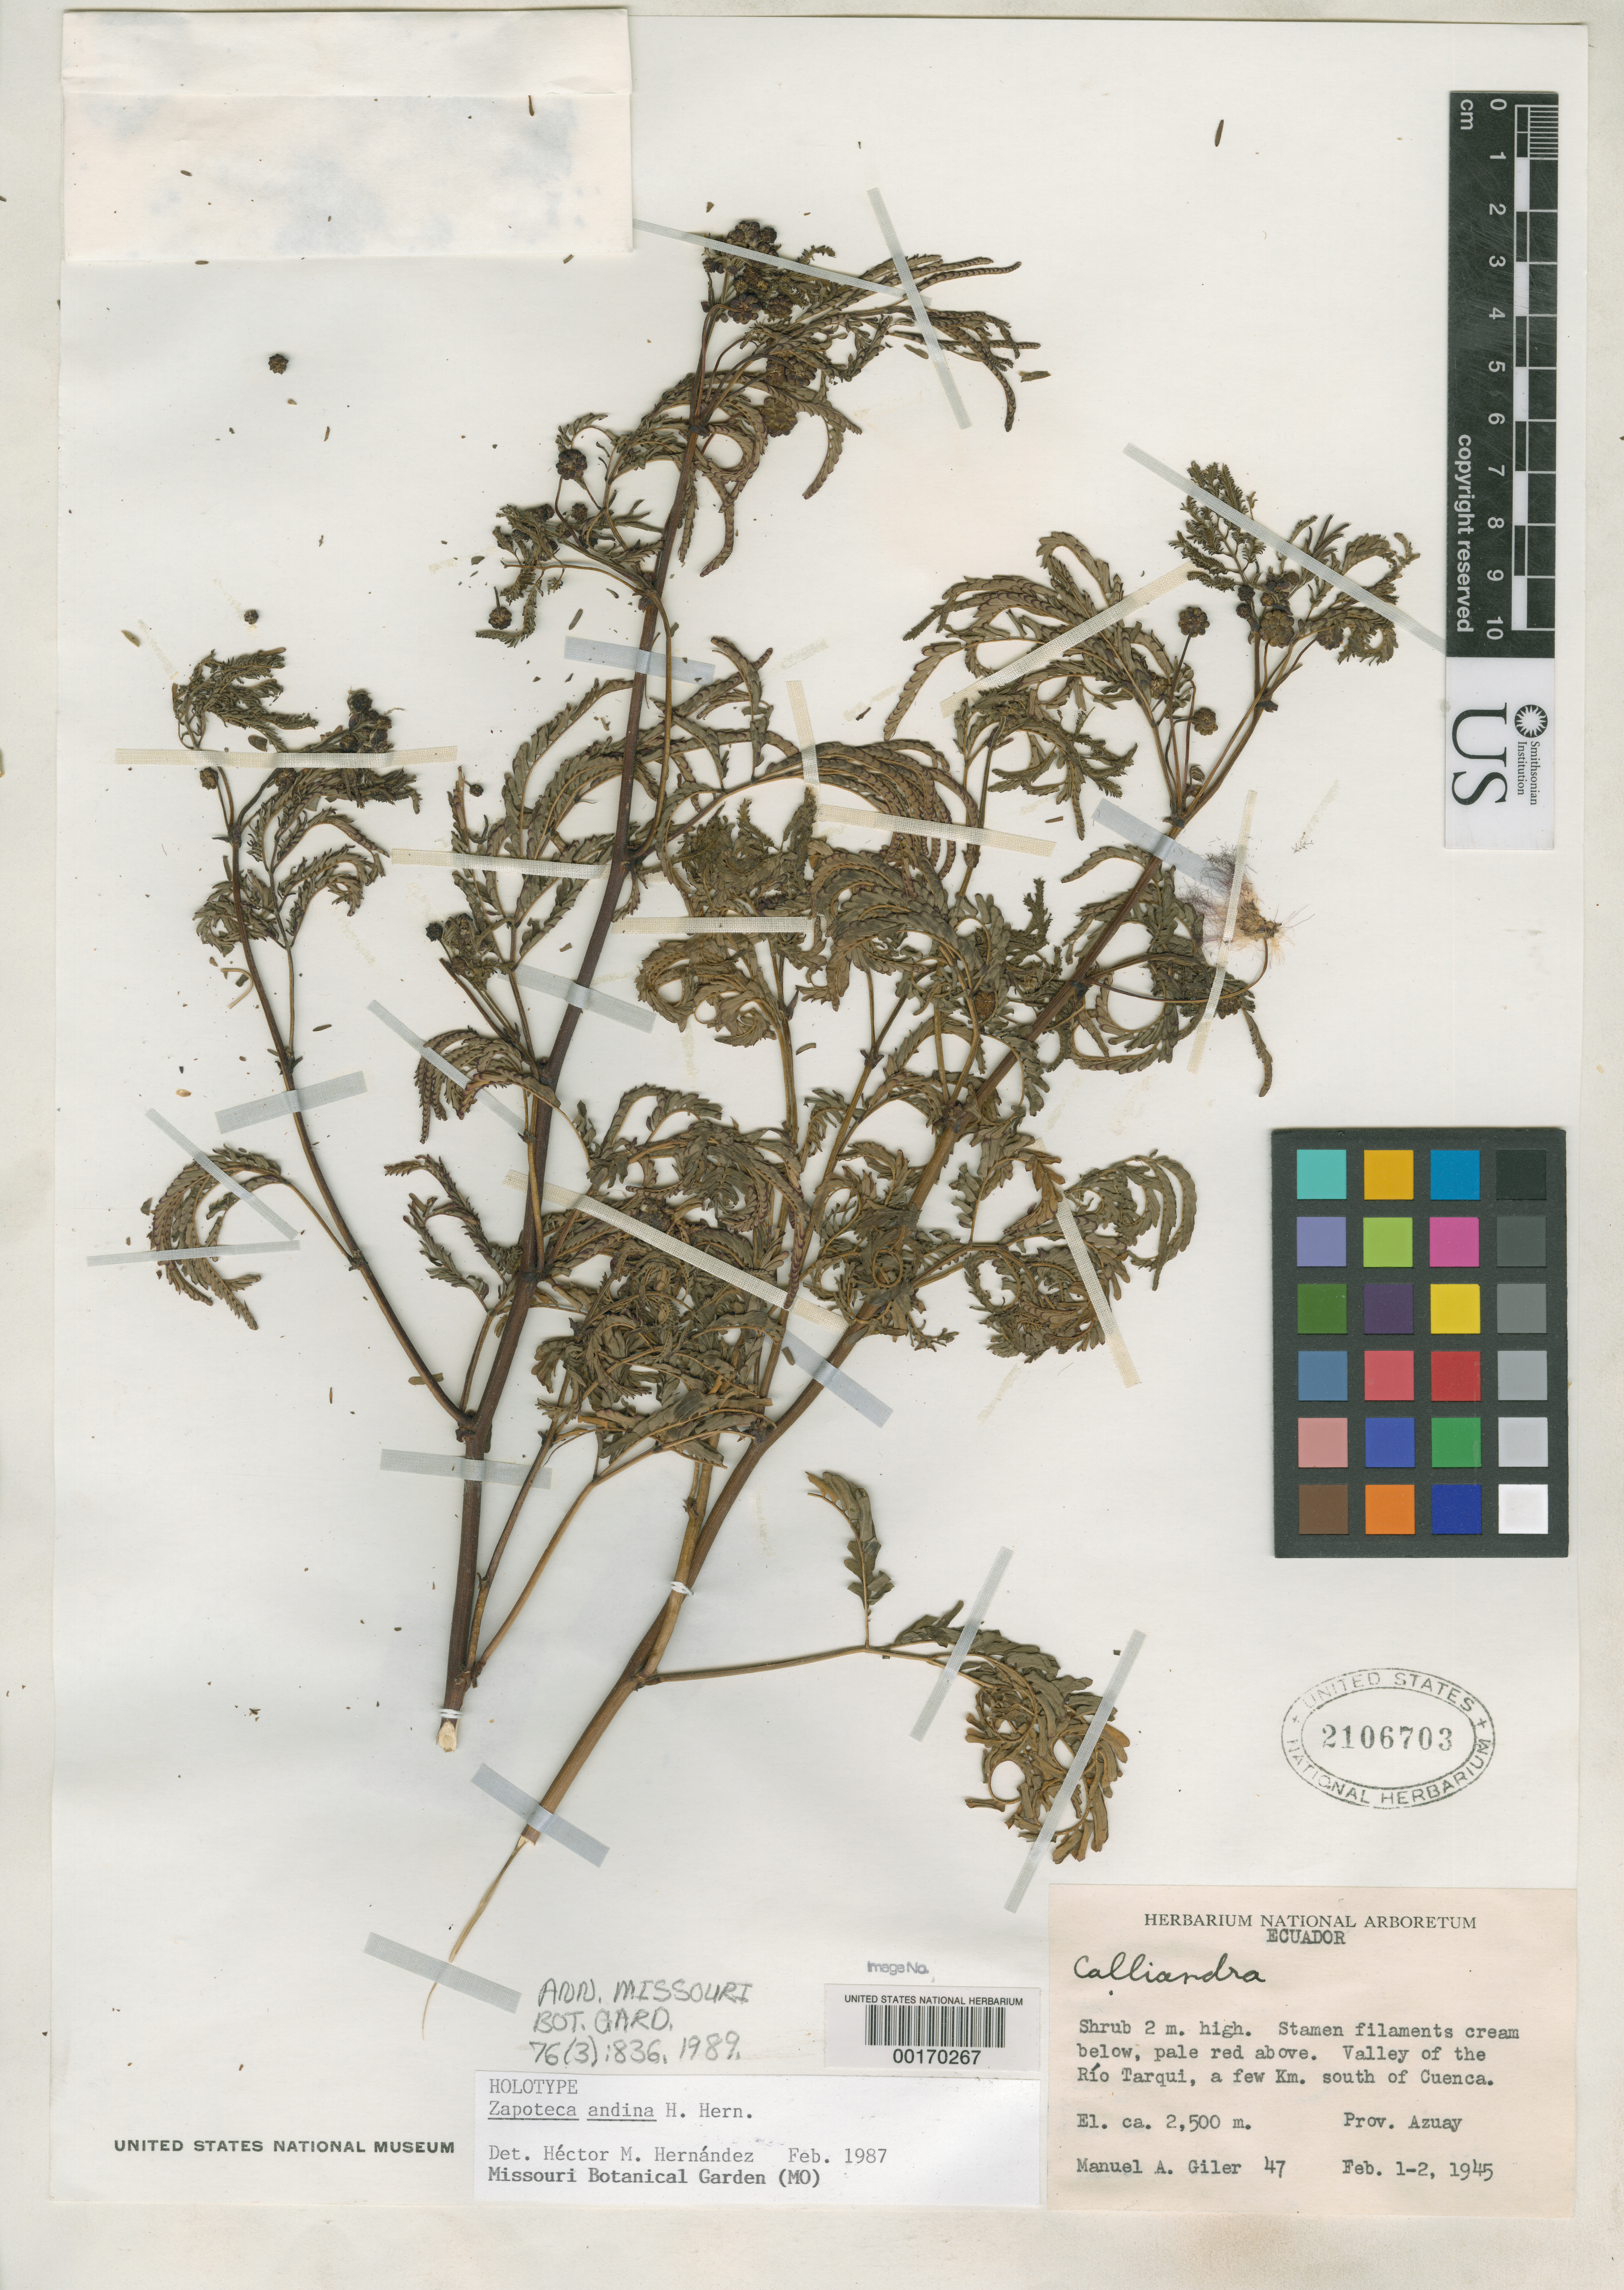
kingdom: Plantae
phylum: Tracheophyta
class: Magnoliopsida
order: Fabales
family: Fabaceae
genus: Zapoteca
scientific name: Zapoteca andina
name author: H.M. Hern.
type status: Holotype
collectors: M. Giler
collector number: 47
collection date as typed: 01 Feb 1945 to 02 Feb 1945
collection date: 1945-02-01/1945-02-02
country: Ecuador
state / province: Azuay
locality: Valley of Rio Tarqui, few km S of Cuenca.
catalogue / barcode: US 2106703